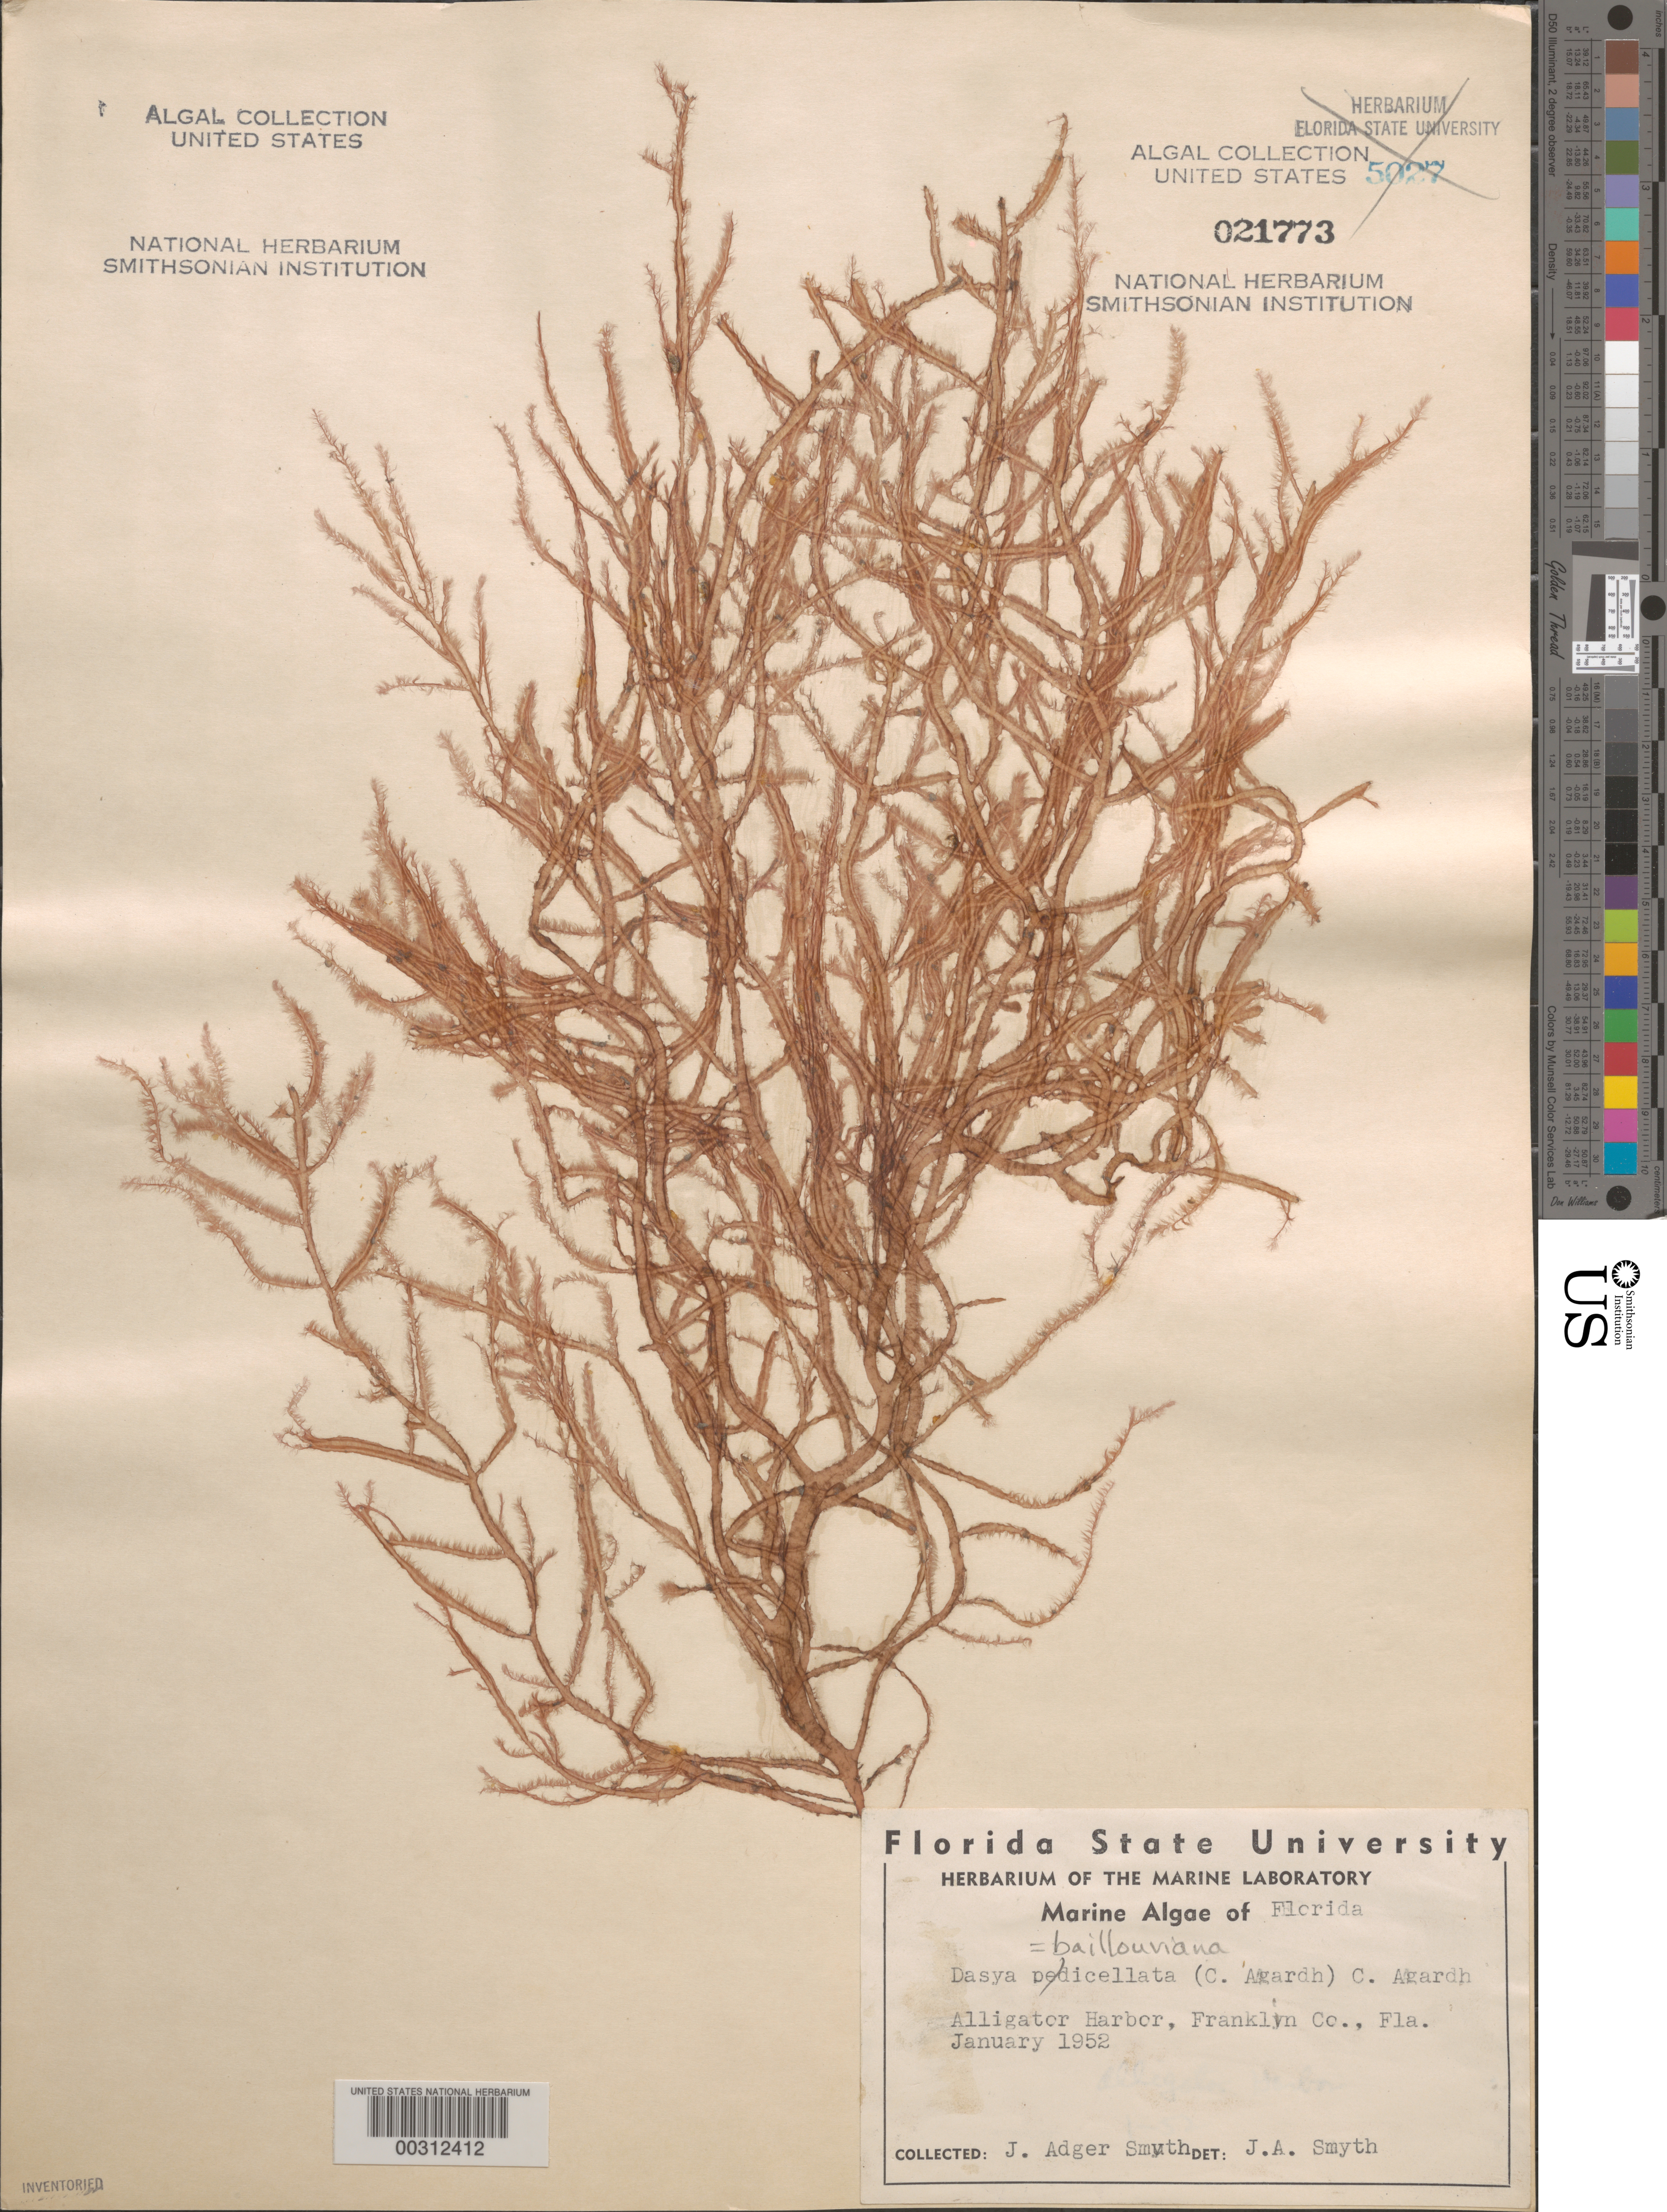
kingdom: Plantae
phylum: Rhodophyta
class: Florideophyceae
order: Ceramiales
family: Dasyaceae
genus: Dasya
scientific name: Dasya pedicellata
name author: (C. Agardh) C. Agardh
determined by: Algae name updating Project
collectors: J. Smyth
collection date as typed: Jan 1952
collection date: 1952-01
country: United States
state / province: Florida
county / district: Franklin County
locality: Alligator Harbor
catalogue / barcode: US 21773